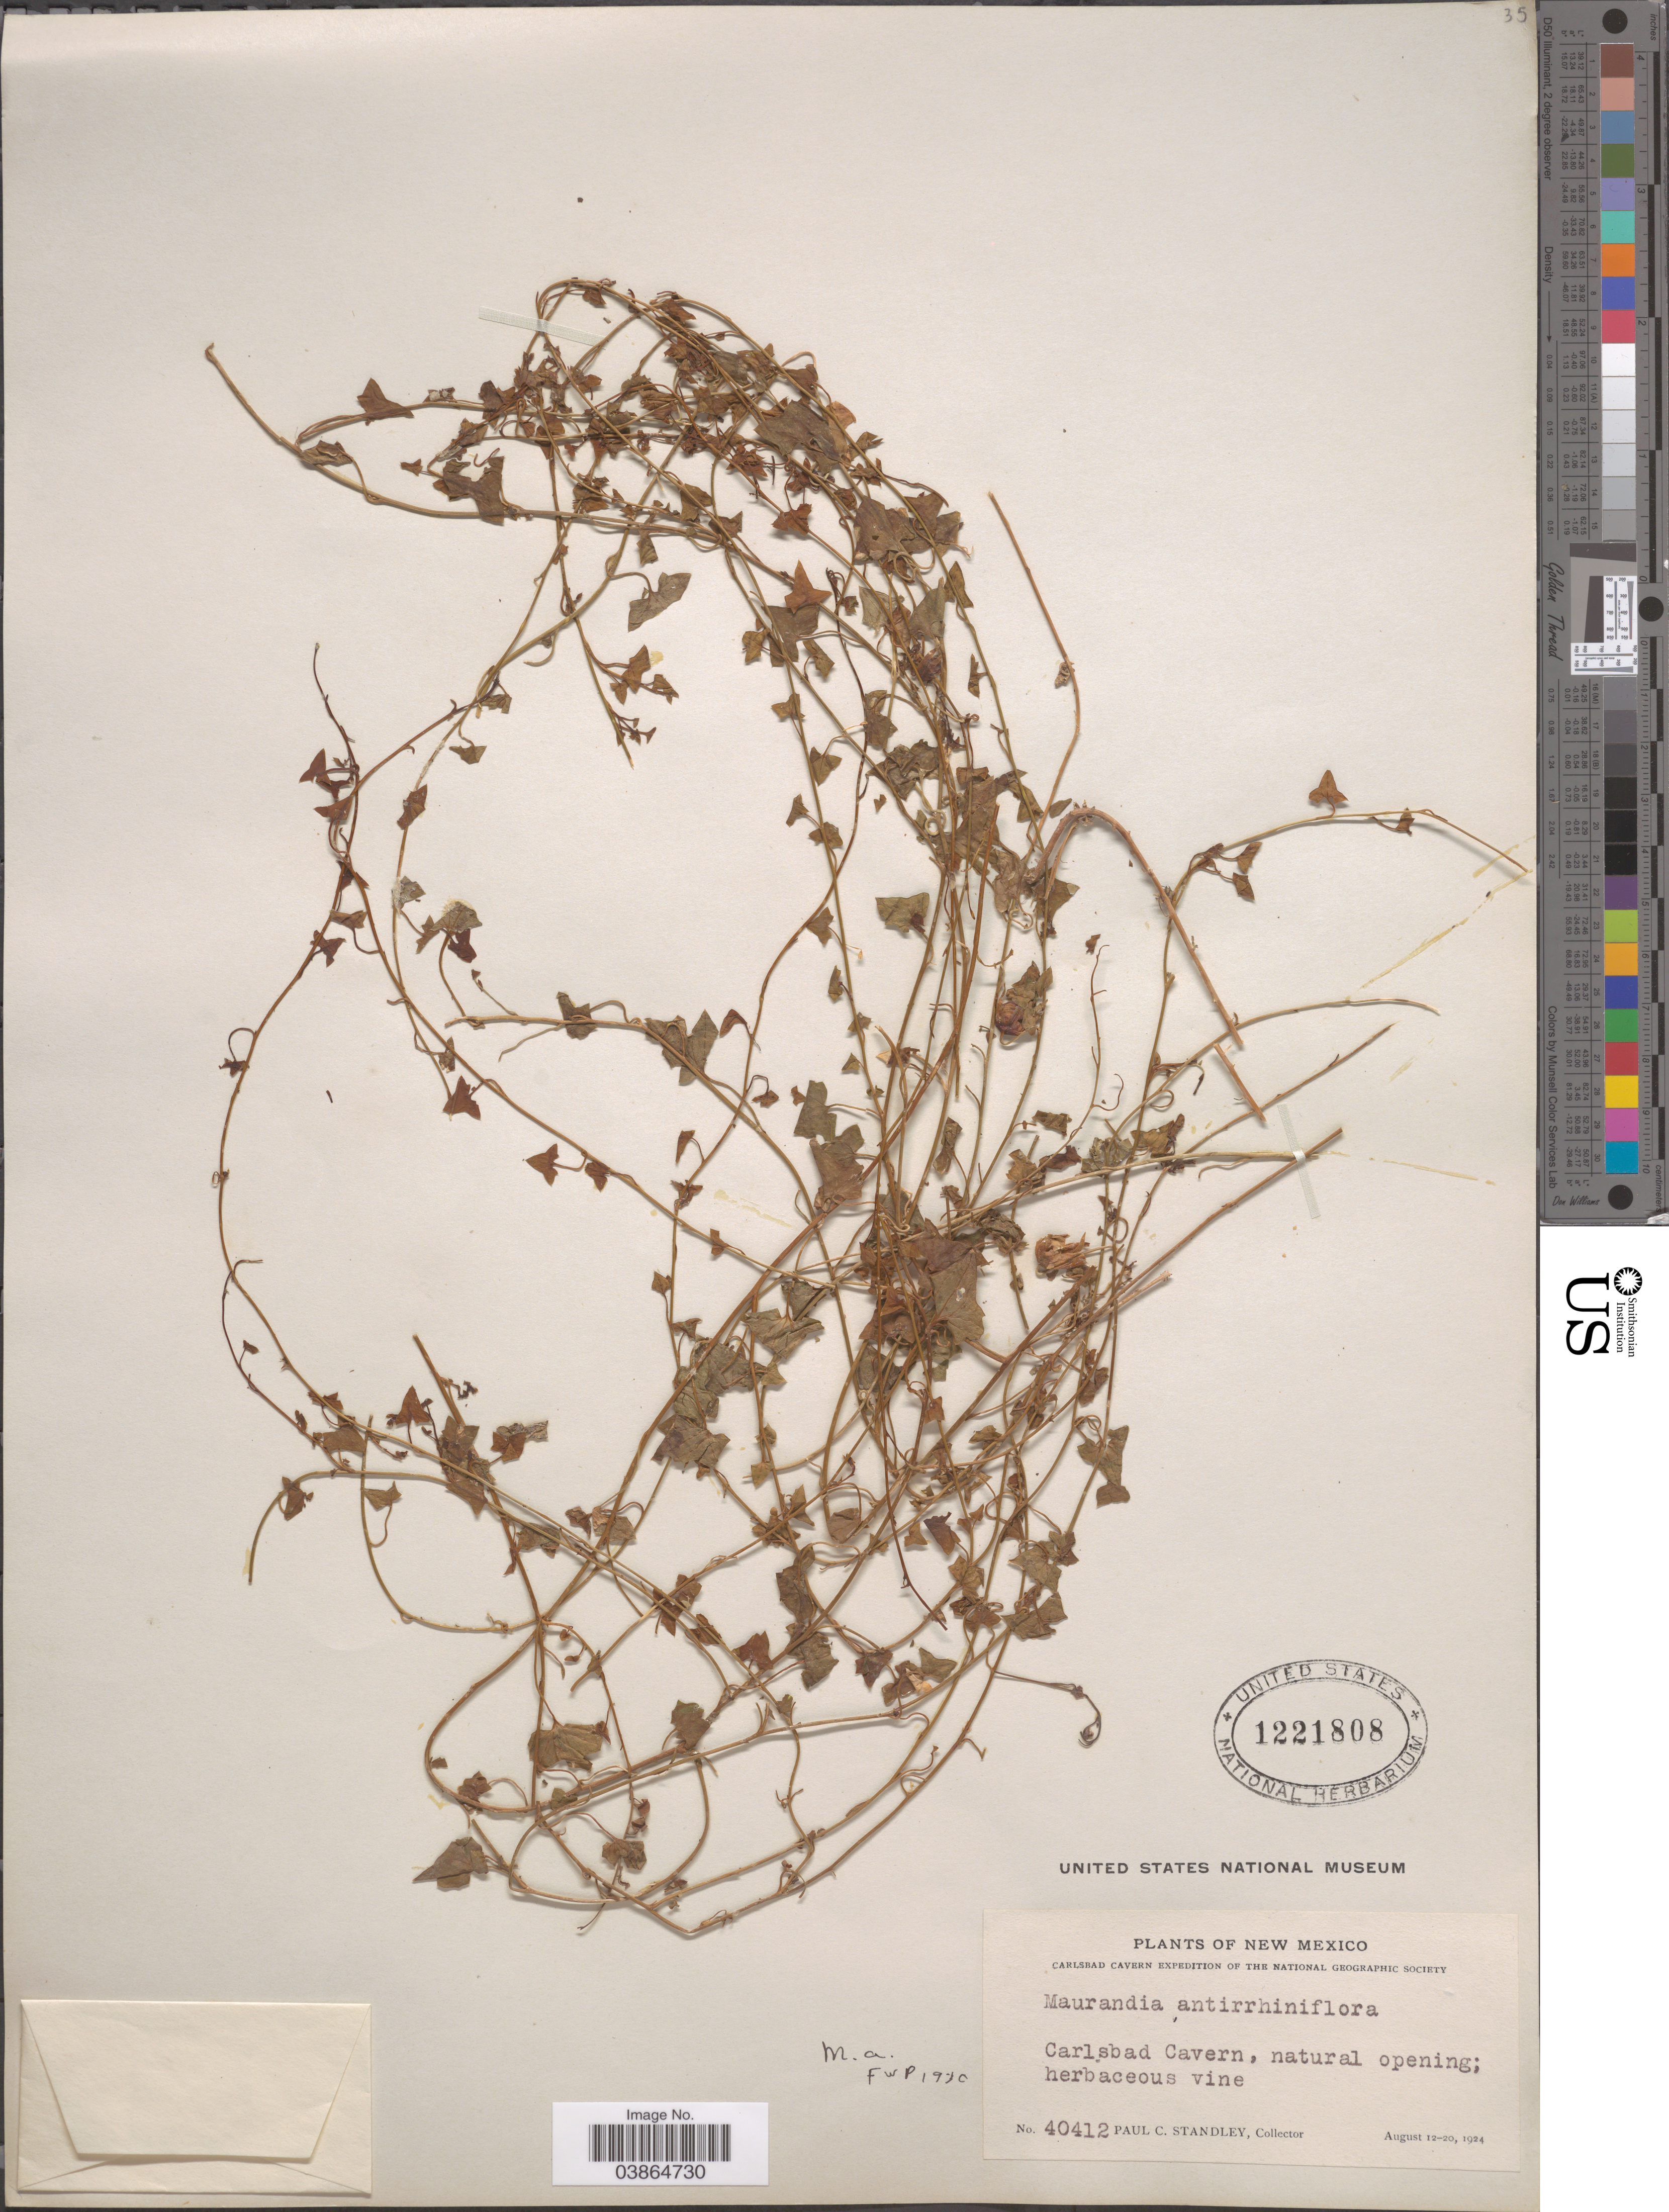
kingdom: Plantae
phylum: Tracheophyta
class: Magnoliopsida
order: Lamiales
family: Plantaginaceae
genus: Maurandya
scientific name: Maurandya antirrhiniflora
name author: Humb. & Bonpl. ex Willd.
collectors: P. C. Standley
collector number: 40412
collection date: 1924-08-12/1924-08-20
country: United States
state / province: New Mexico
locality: Carlsbad Cavern.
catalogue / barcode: US 1221808